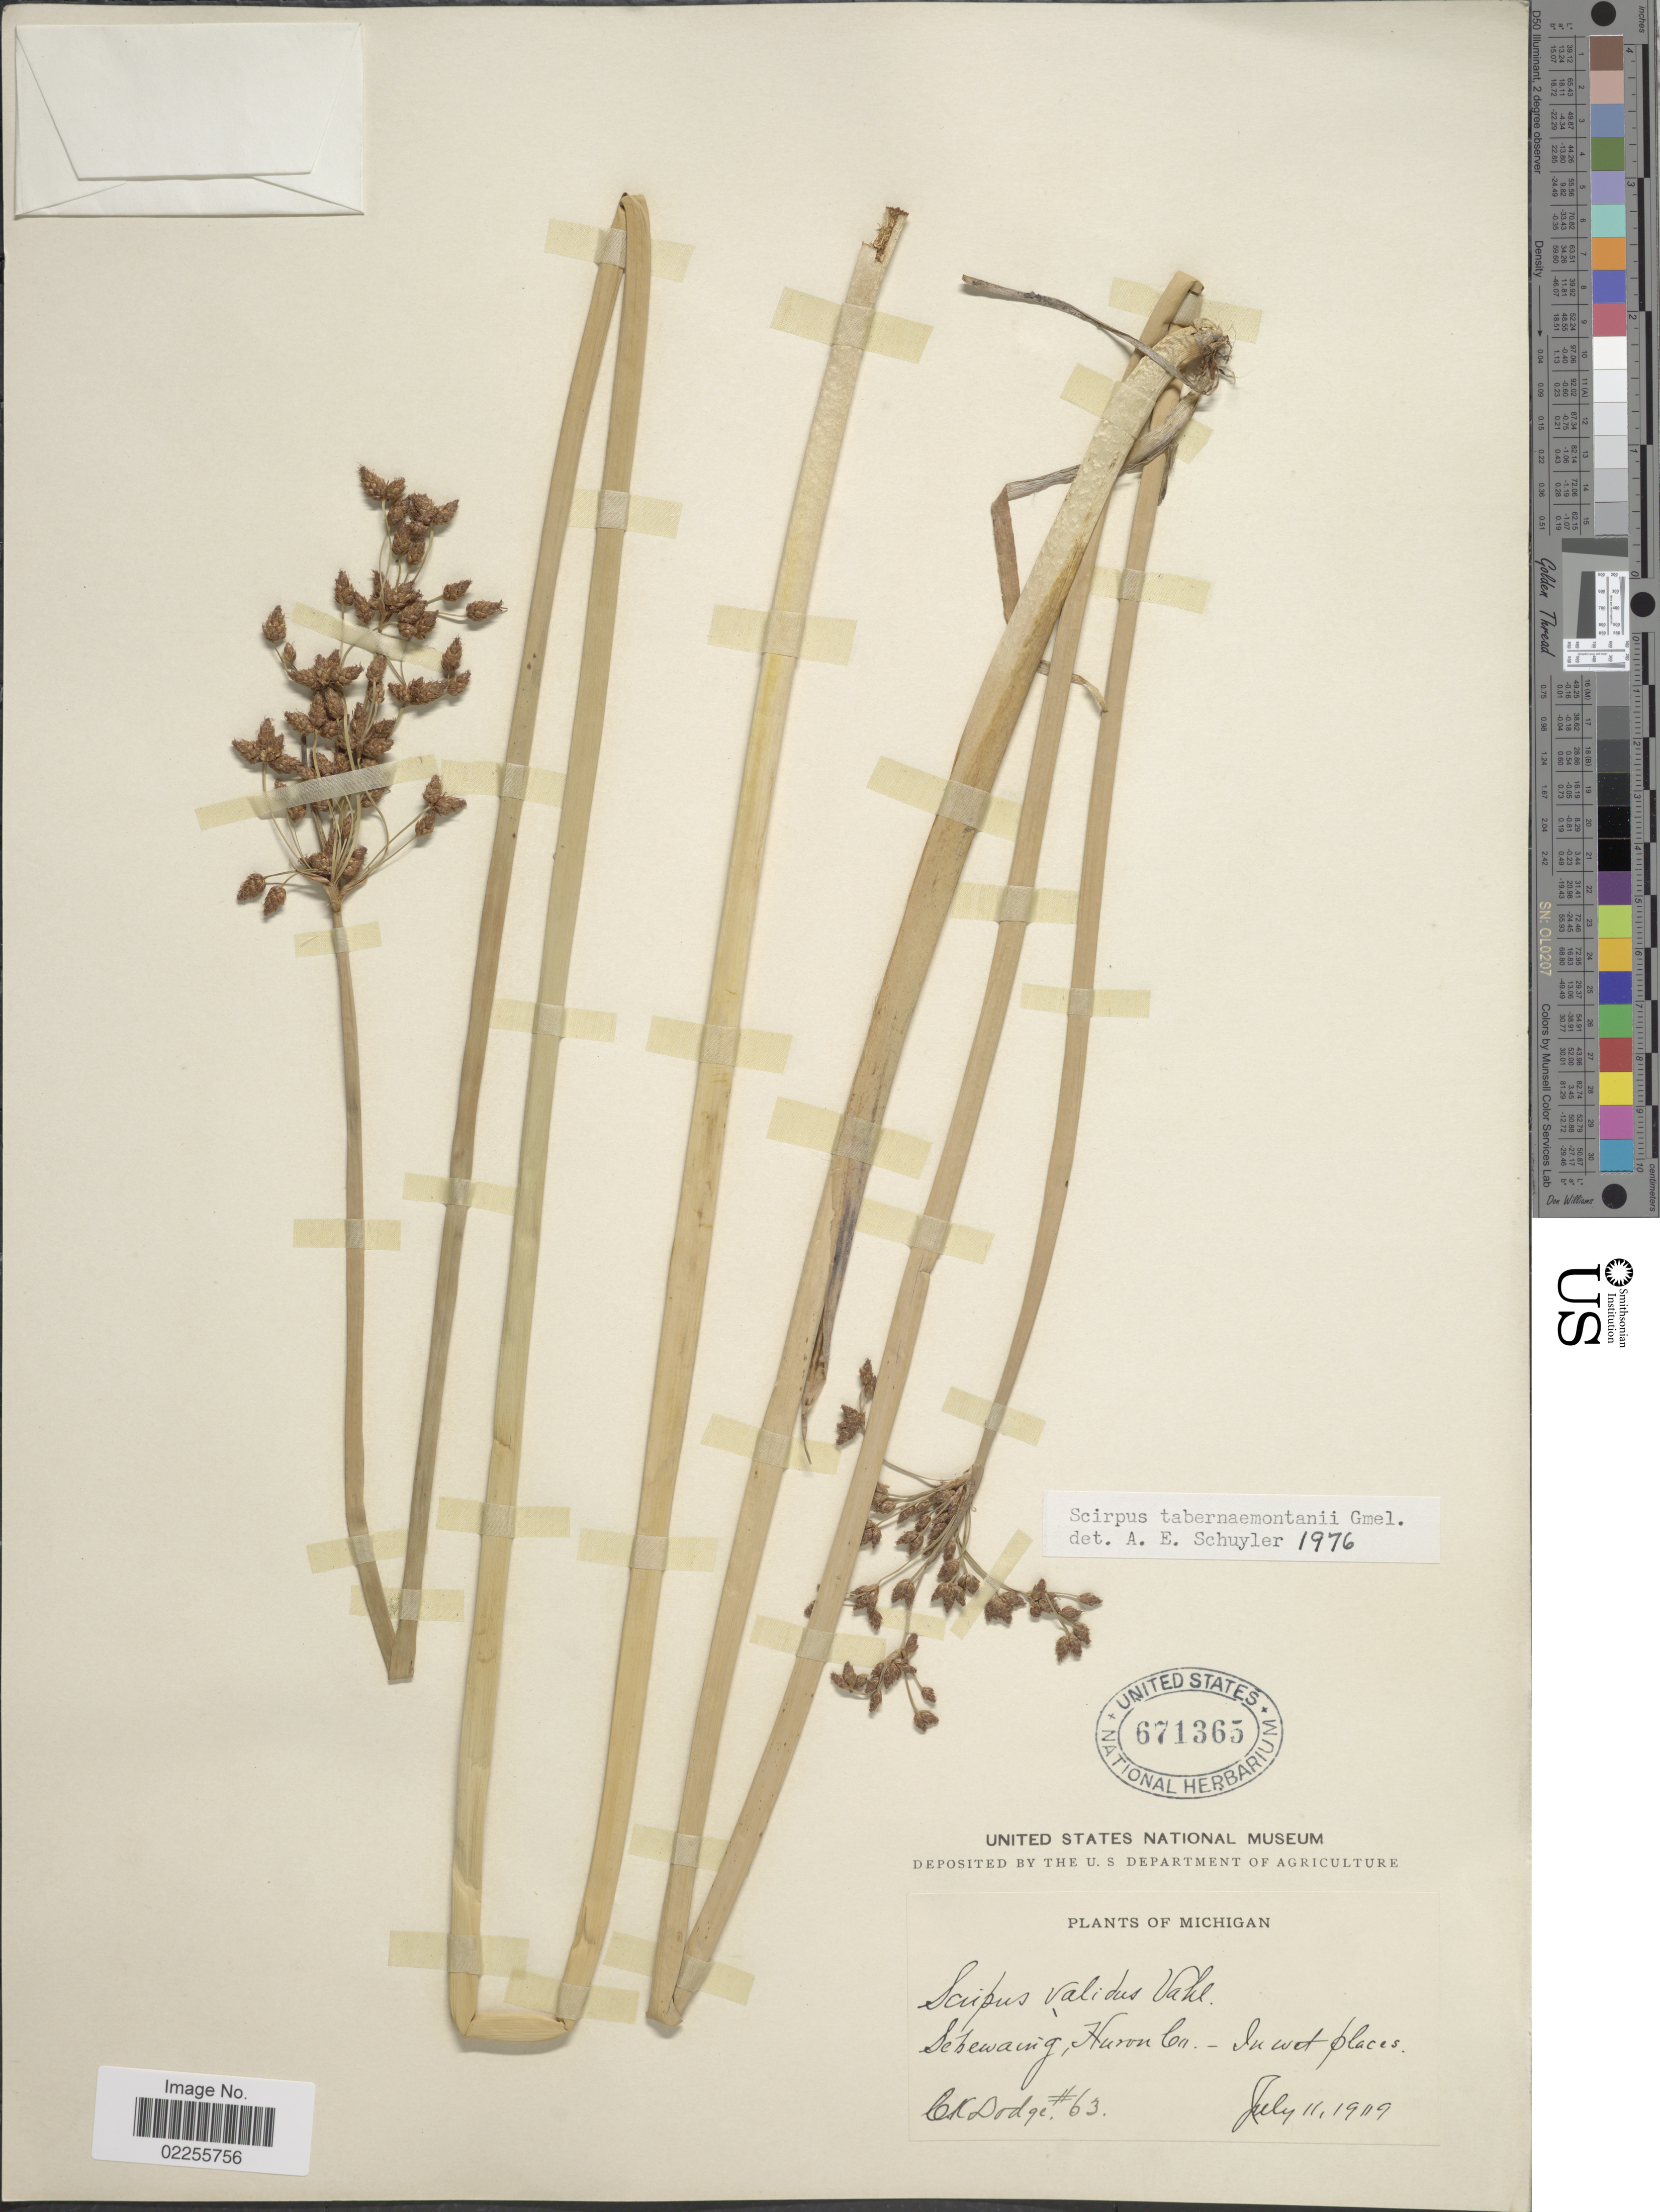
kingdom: Plantae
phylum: Tracheophyta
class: Liliopsida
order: Poales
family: Cyperaceae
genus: Schoenoplectus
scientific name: Schoenoplectus tabernaemontani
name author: (C.C. Gmel.) Palla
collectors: C. Dodge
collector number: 63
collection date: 1909-07-11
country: United States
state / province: Michigan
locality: Sebewaing, Huron Co.-in wet places.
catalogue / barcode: US 671365